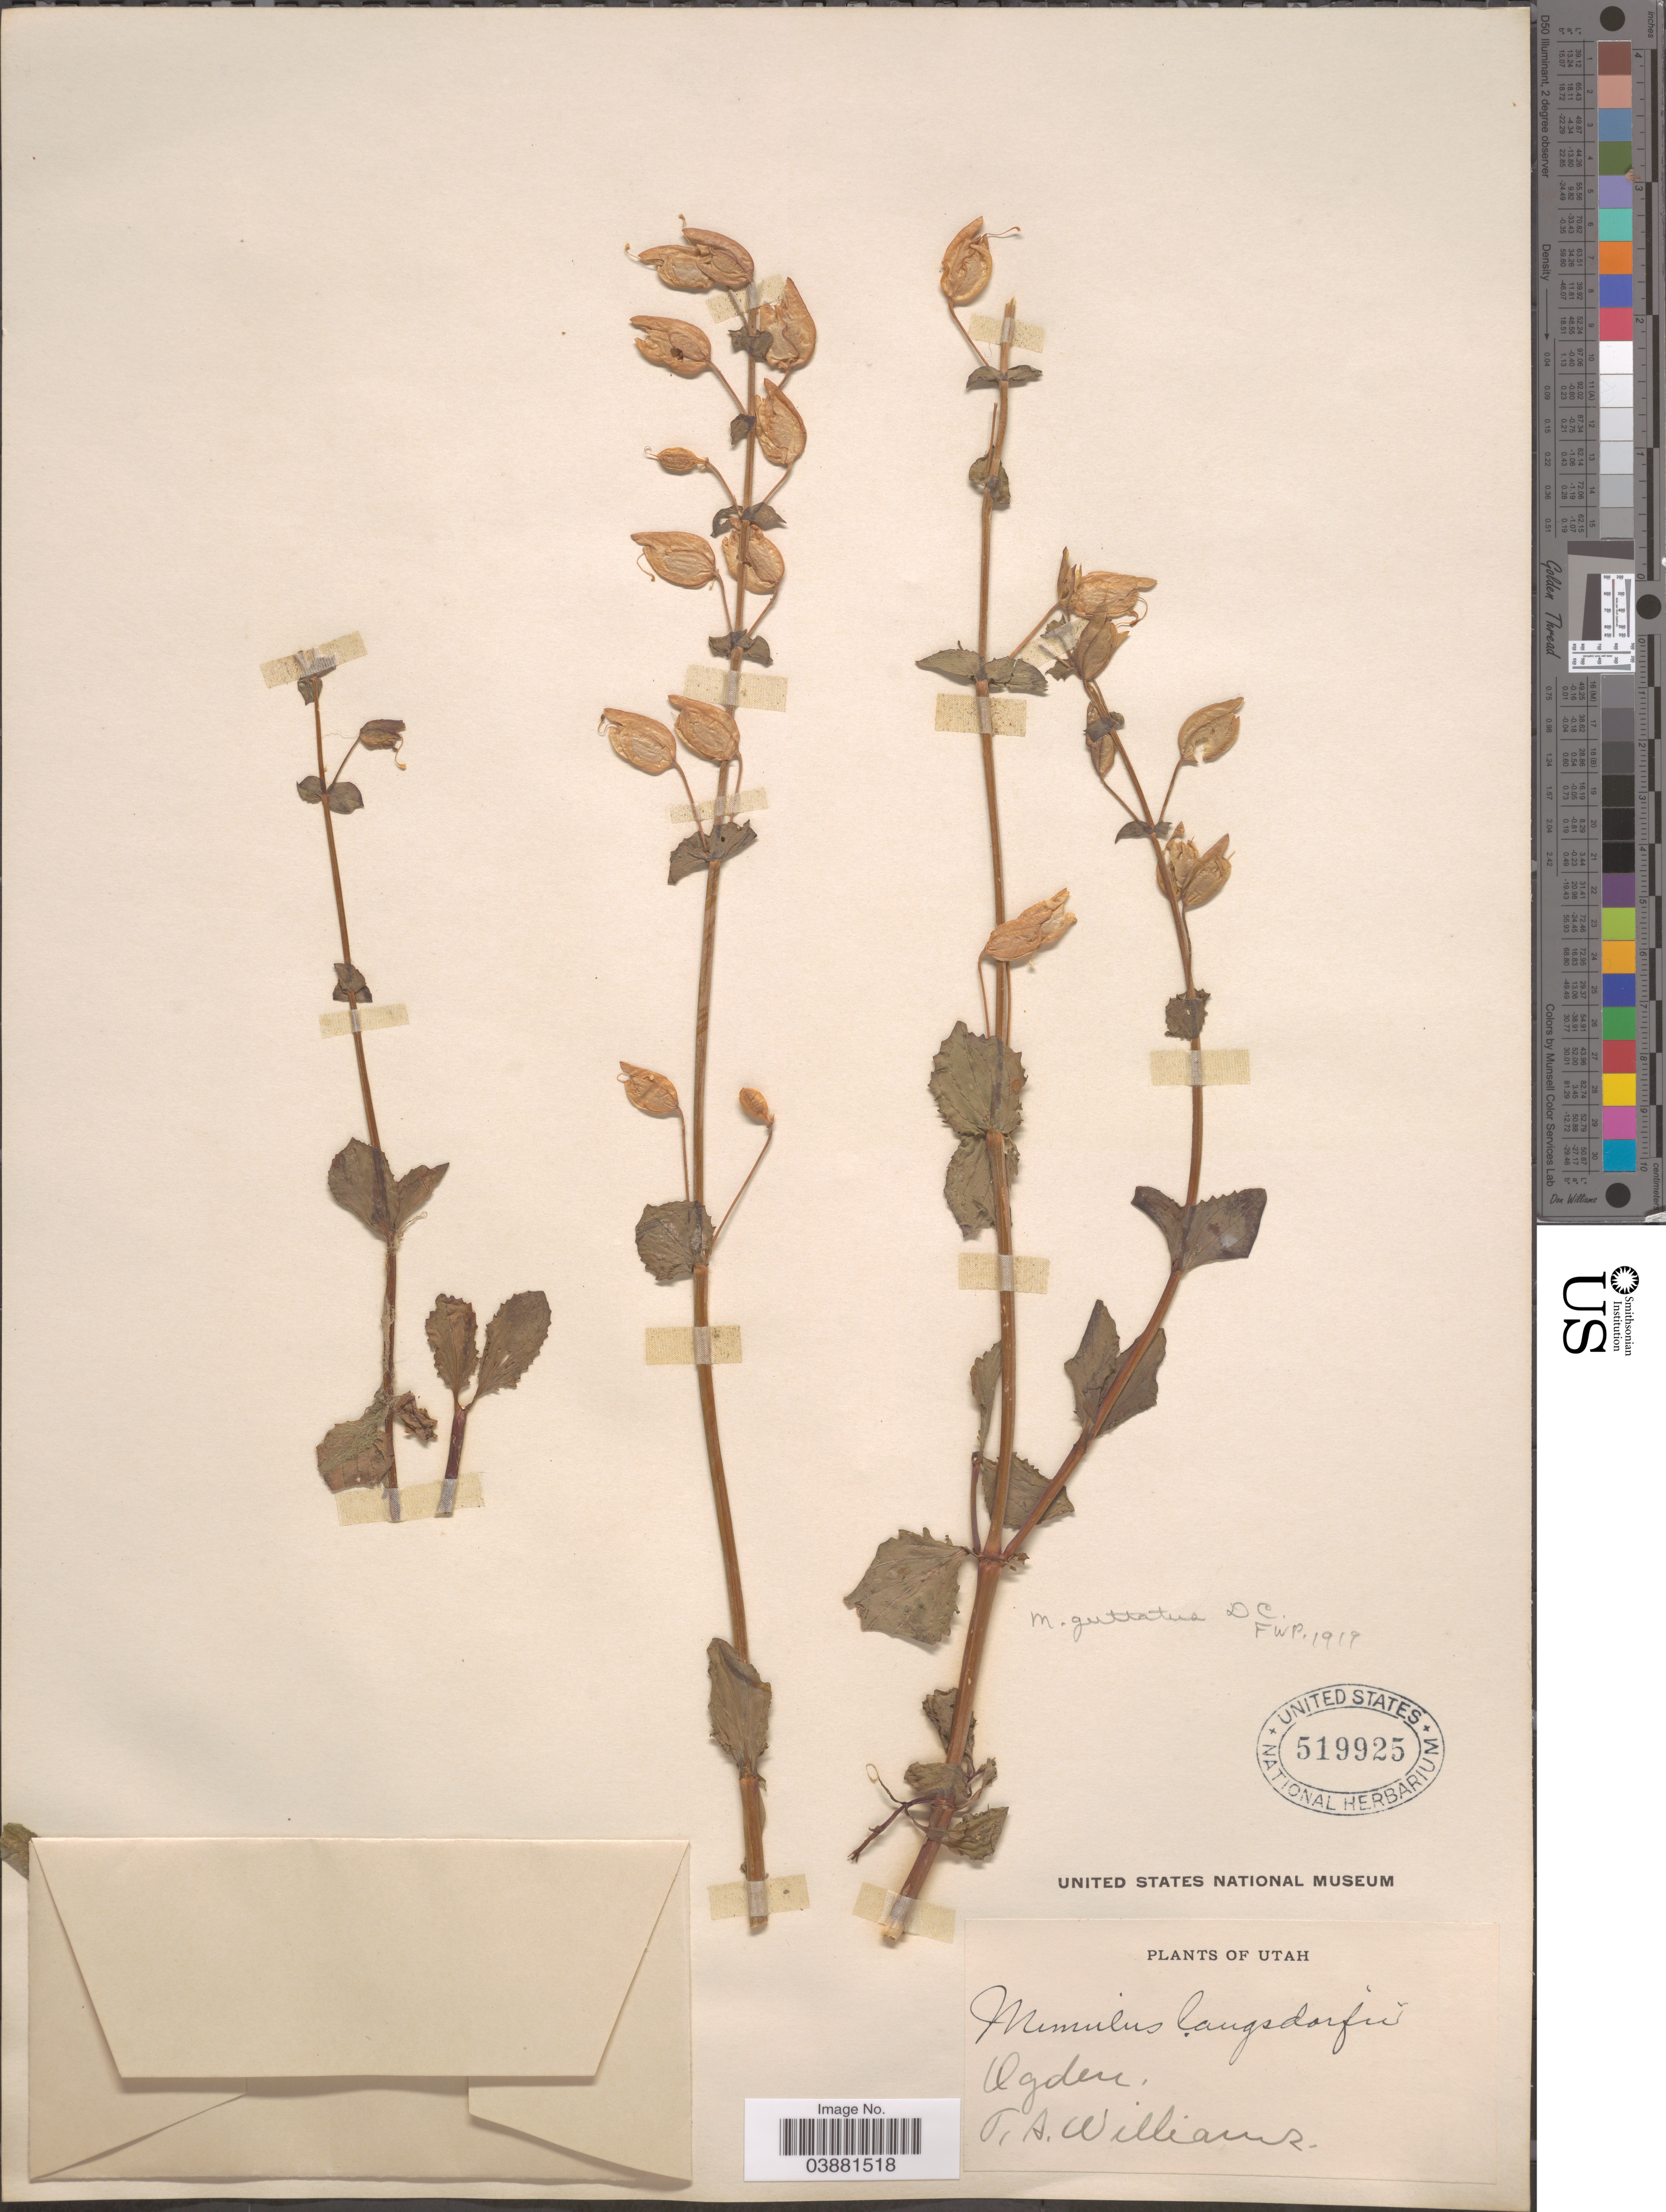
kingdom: Plantae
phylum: Tracheophyta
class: Magnoliopsida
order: Lamiales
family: Phrymaceae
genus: Mimulus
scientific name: Mimulus guttatus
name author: DC.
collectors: T. Williams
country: United States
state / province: Utah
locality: Ogden.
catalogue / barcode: US 519925